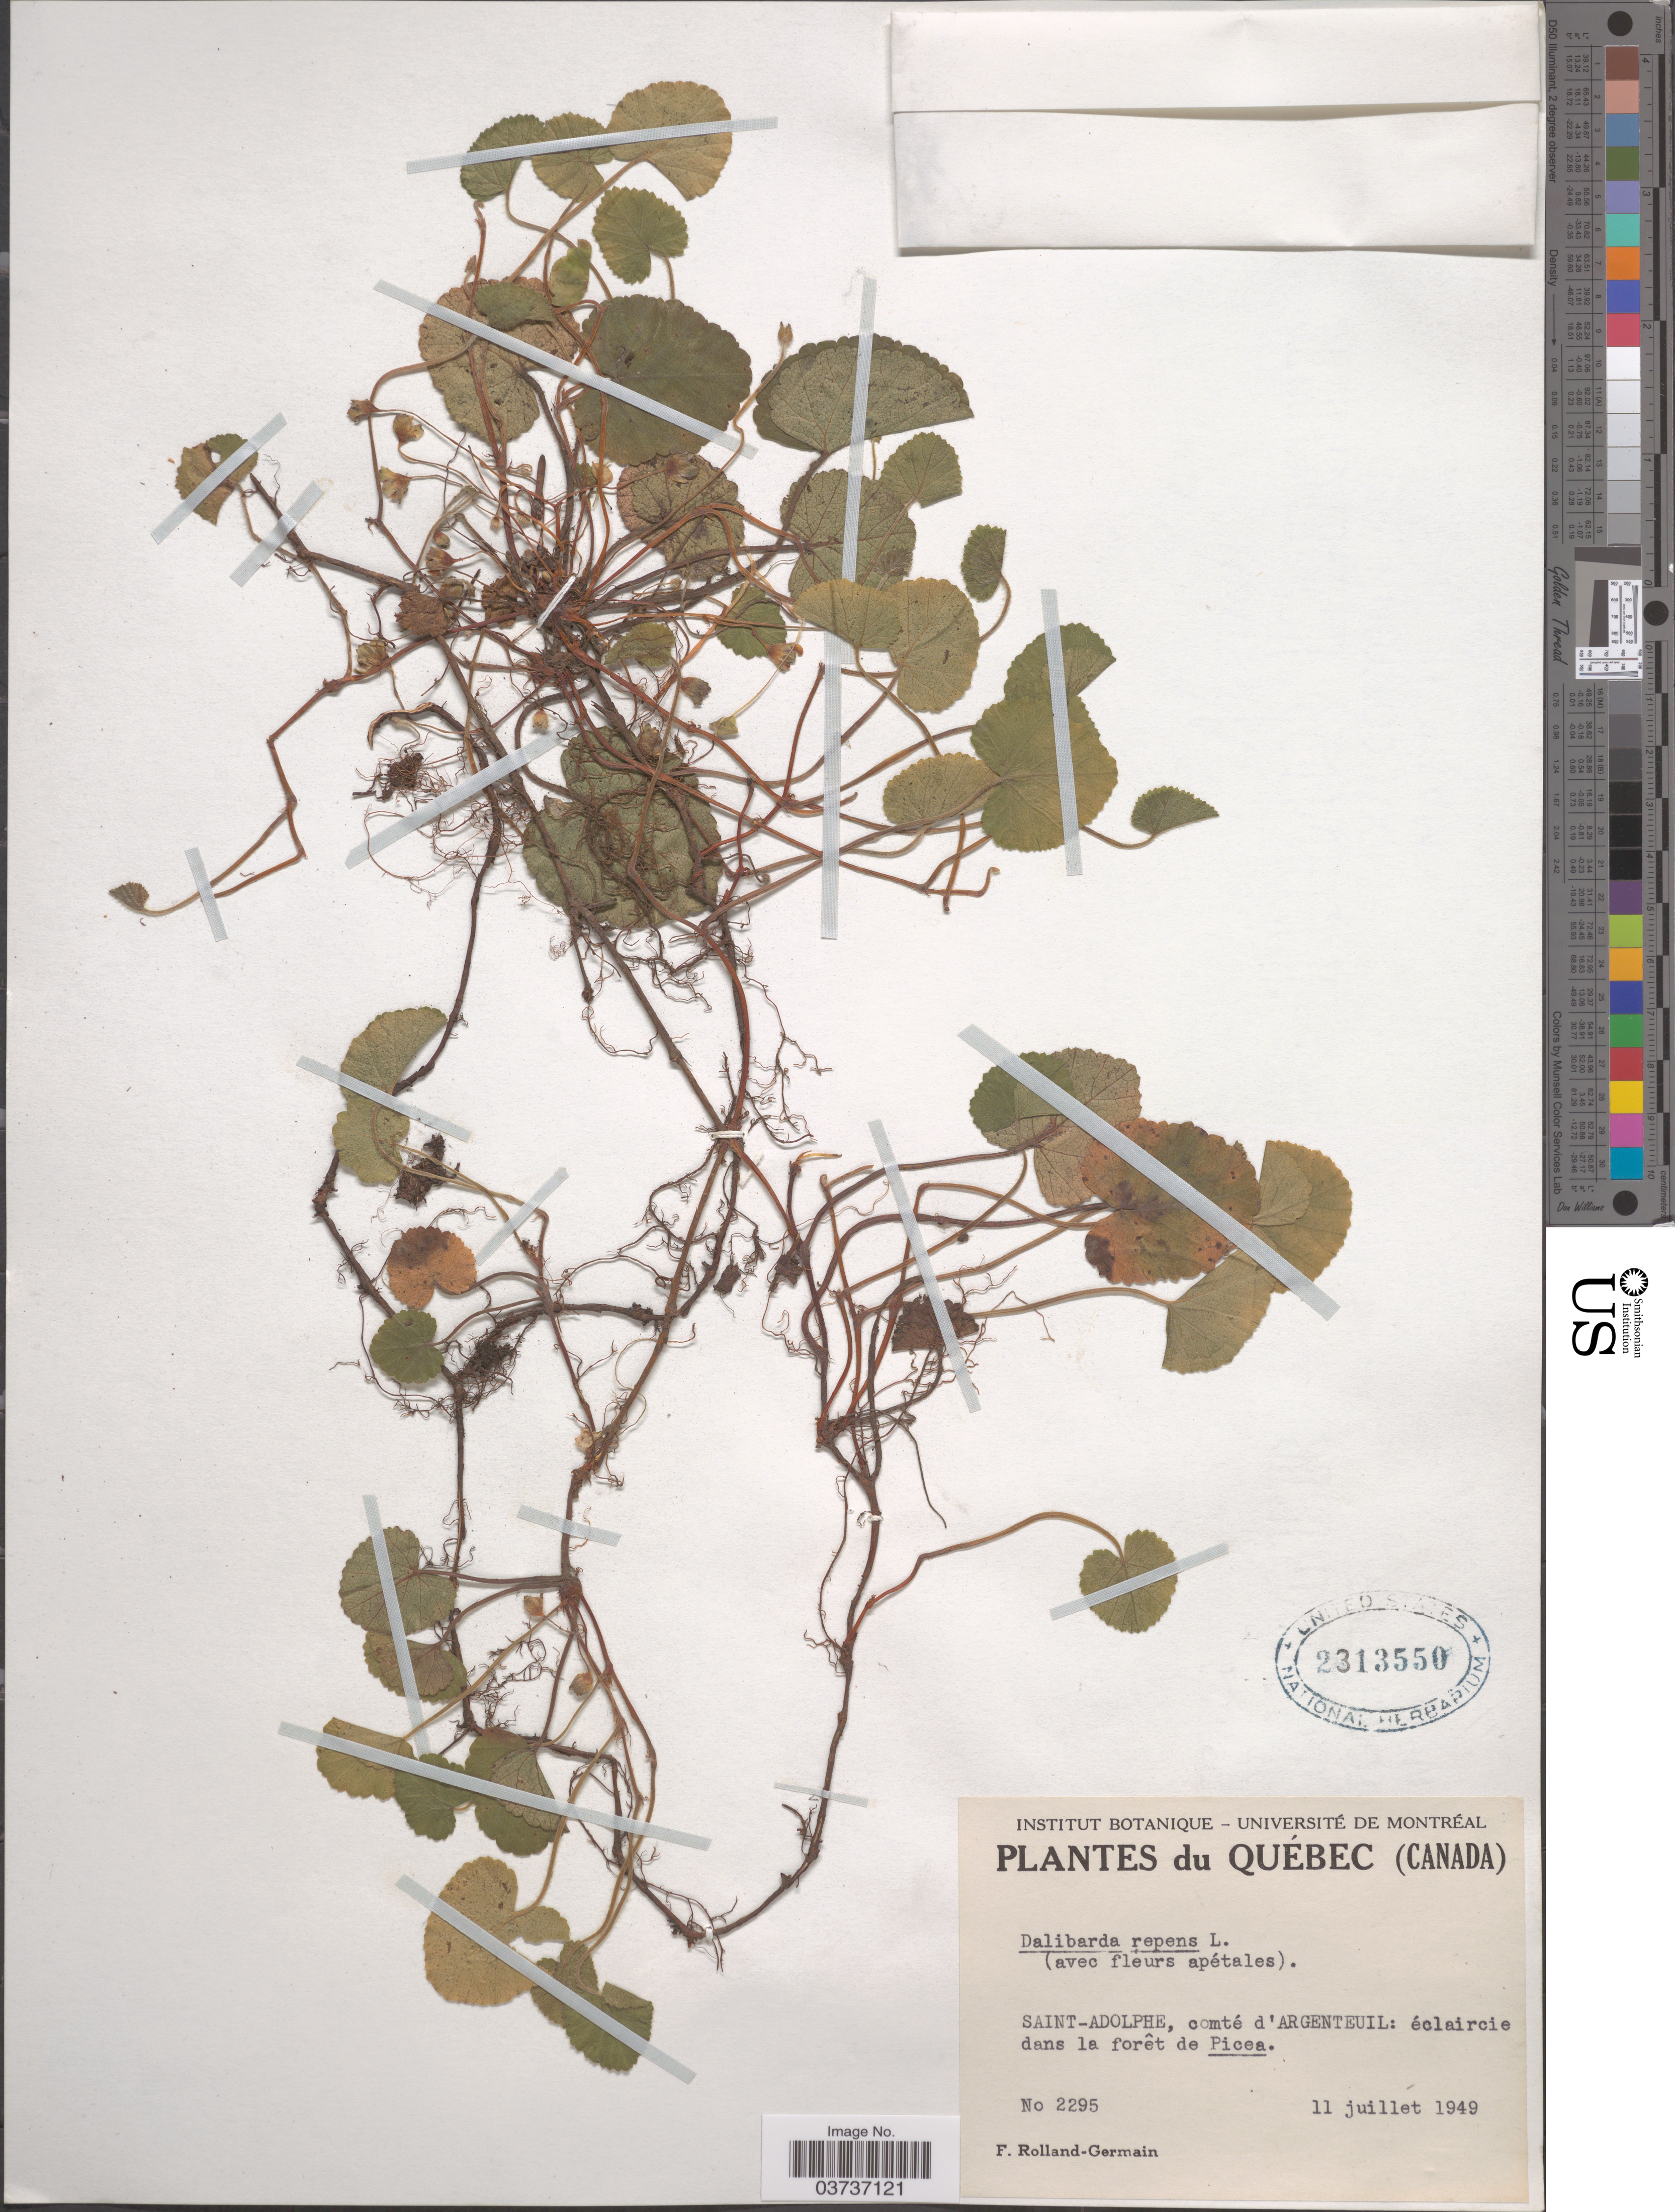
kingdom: Plantae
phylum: Tracheophyta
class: Magnoliopsida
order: Rosales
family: Rosaceae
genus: Dalibarda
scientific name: Dalibarda repens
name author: L.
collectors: Rolland-Germain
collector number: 2295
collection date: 1949-07-11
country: Canada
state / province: Quebec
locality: Saint-Adolphe, comté d'Argenteuil.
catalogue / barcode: US 2313550